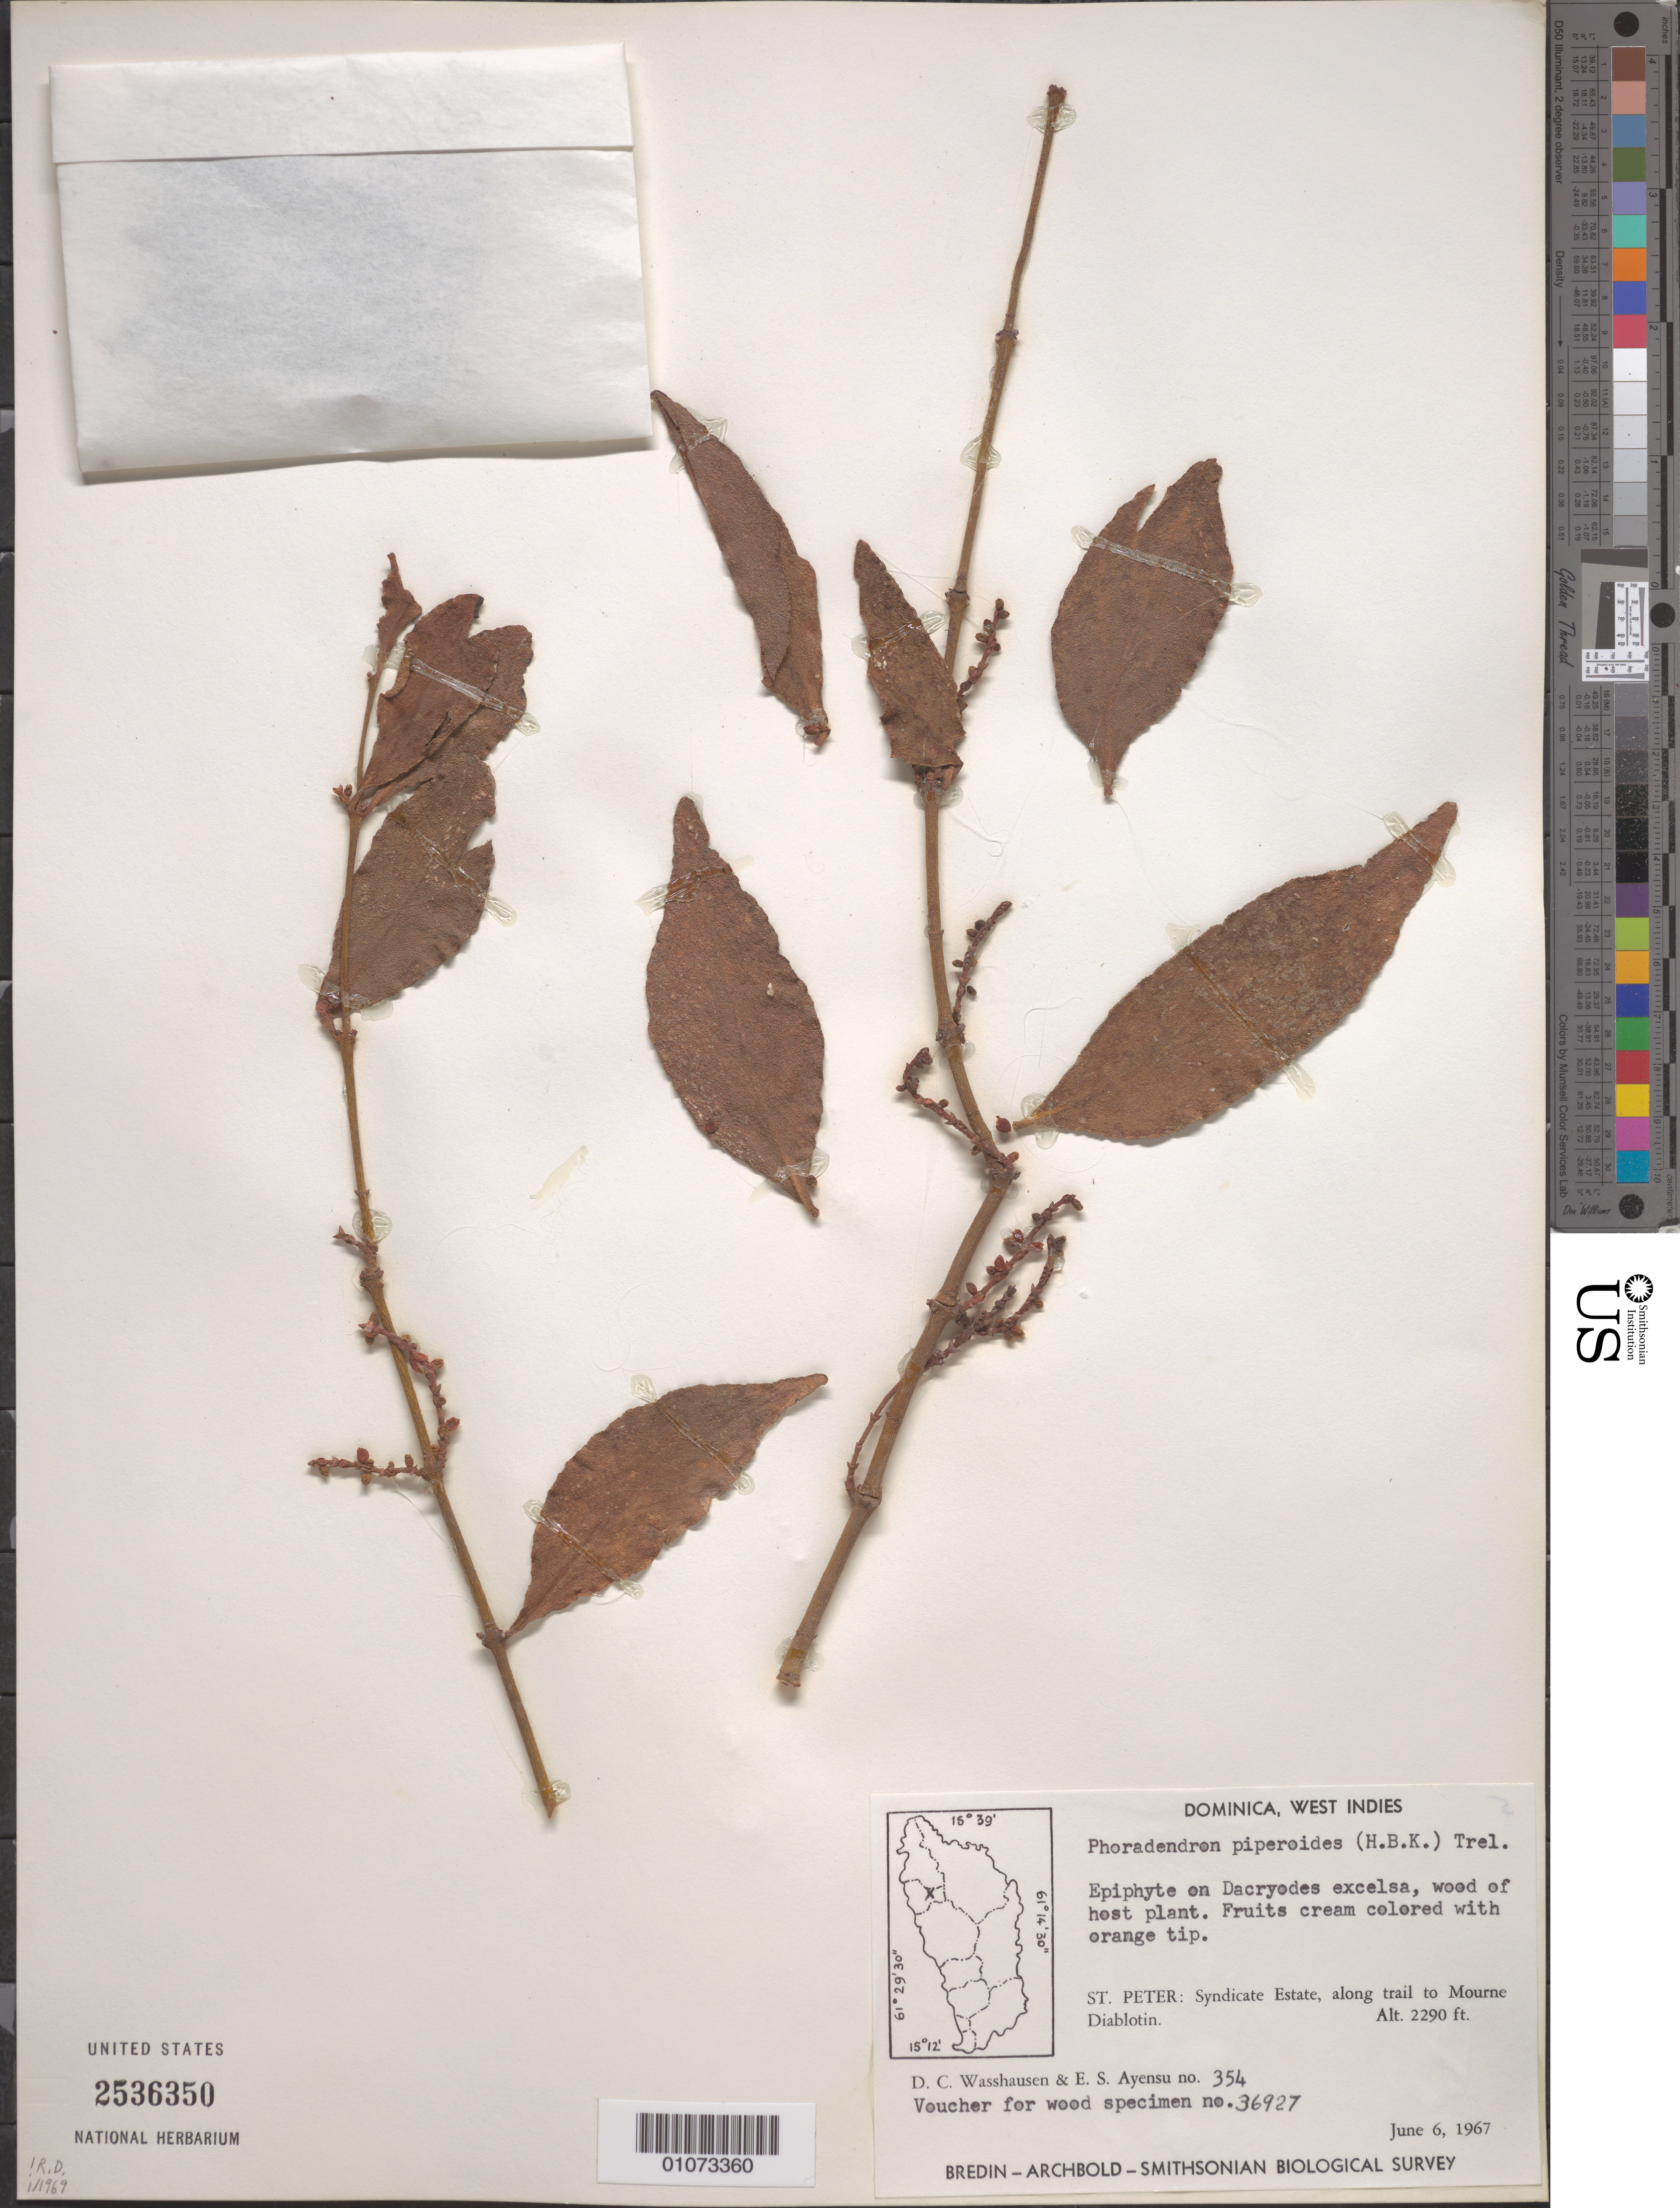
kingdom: Plantae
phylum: Tracheophyta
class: Magnoliopsida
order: Santalales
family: Viscaceae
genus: Phoradendron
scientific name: Phoradendron piperoides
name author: (Kunth) Trel.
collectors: D. C. Wasshausen & E. S. Ayensu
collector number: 354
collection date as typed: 06 Jun 1967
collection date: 1967-06-06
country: Dominica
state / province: St. Peter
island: Dominica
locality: Along trail to Mourne Diablotin, Syndicate Estate.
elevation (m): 698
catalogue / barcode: US 2536350